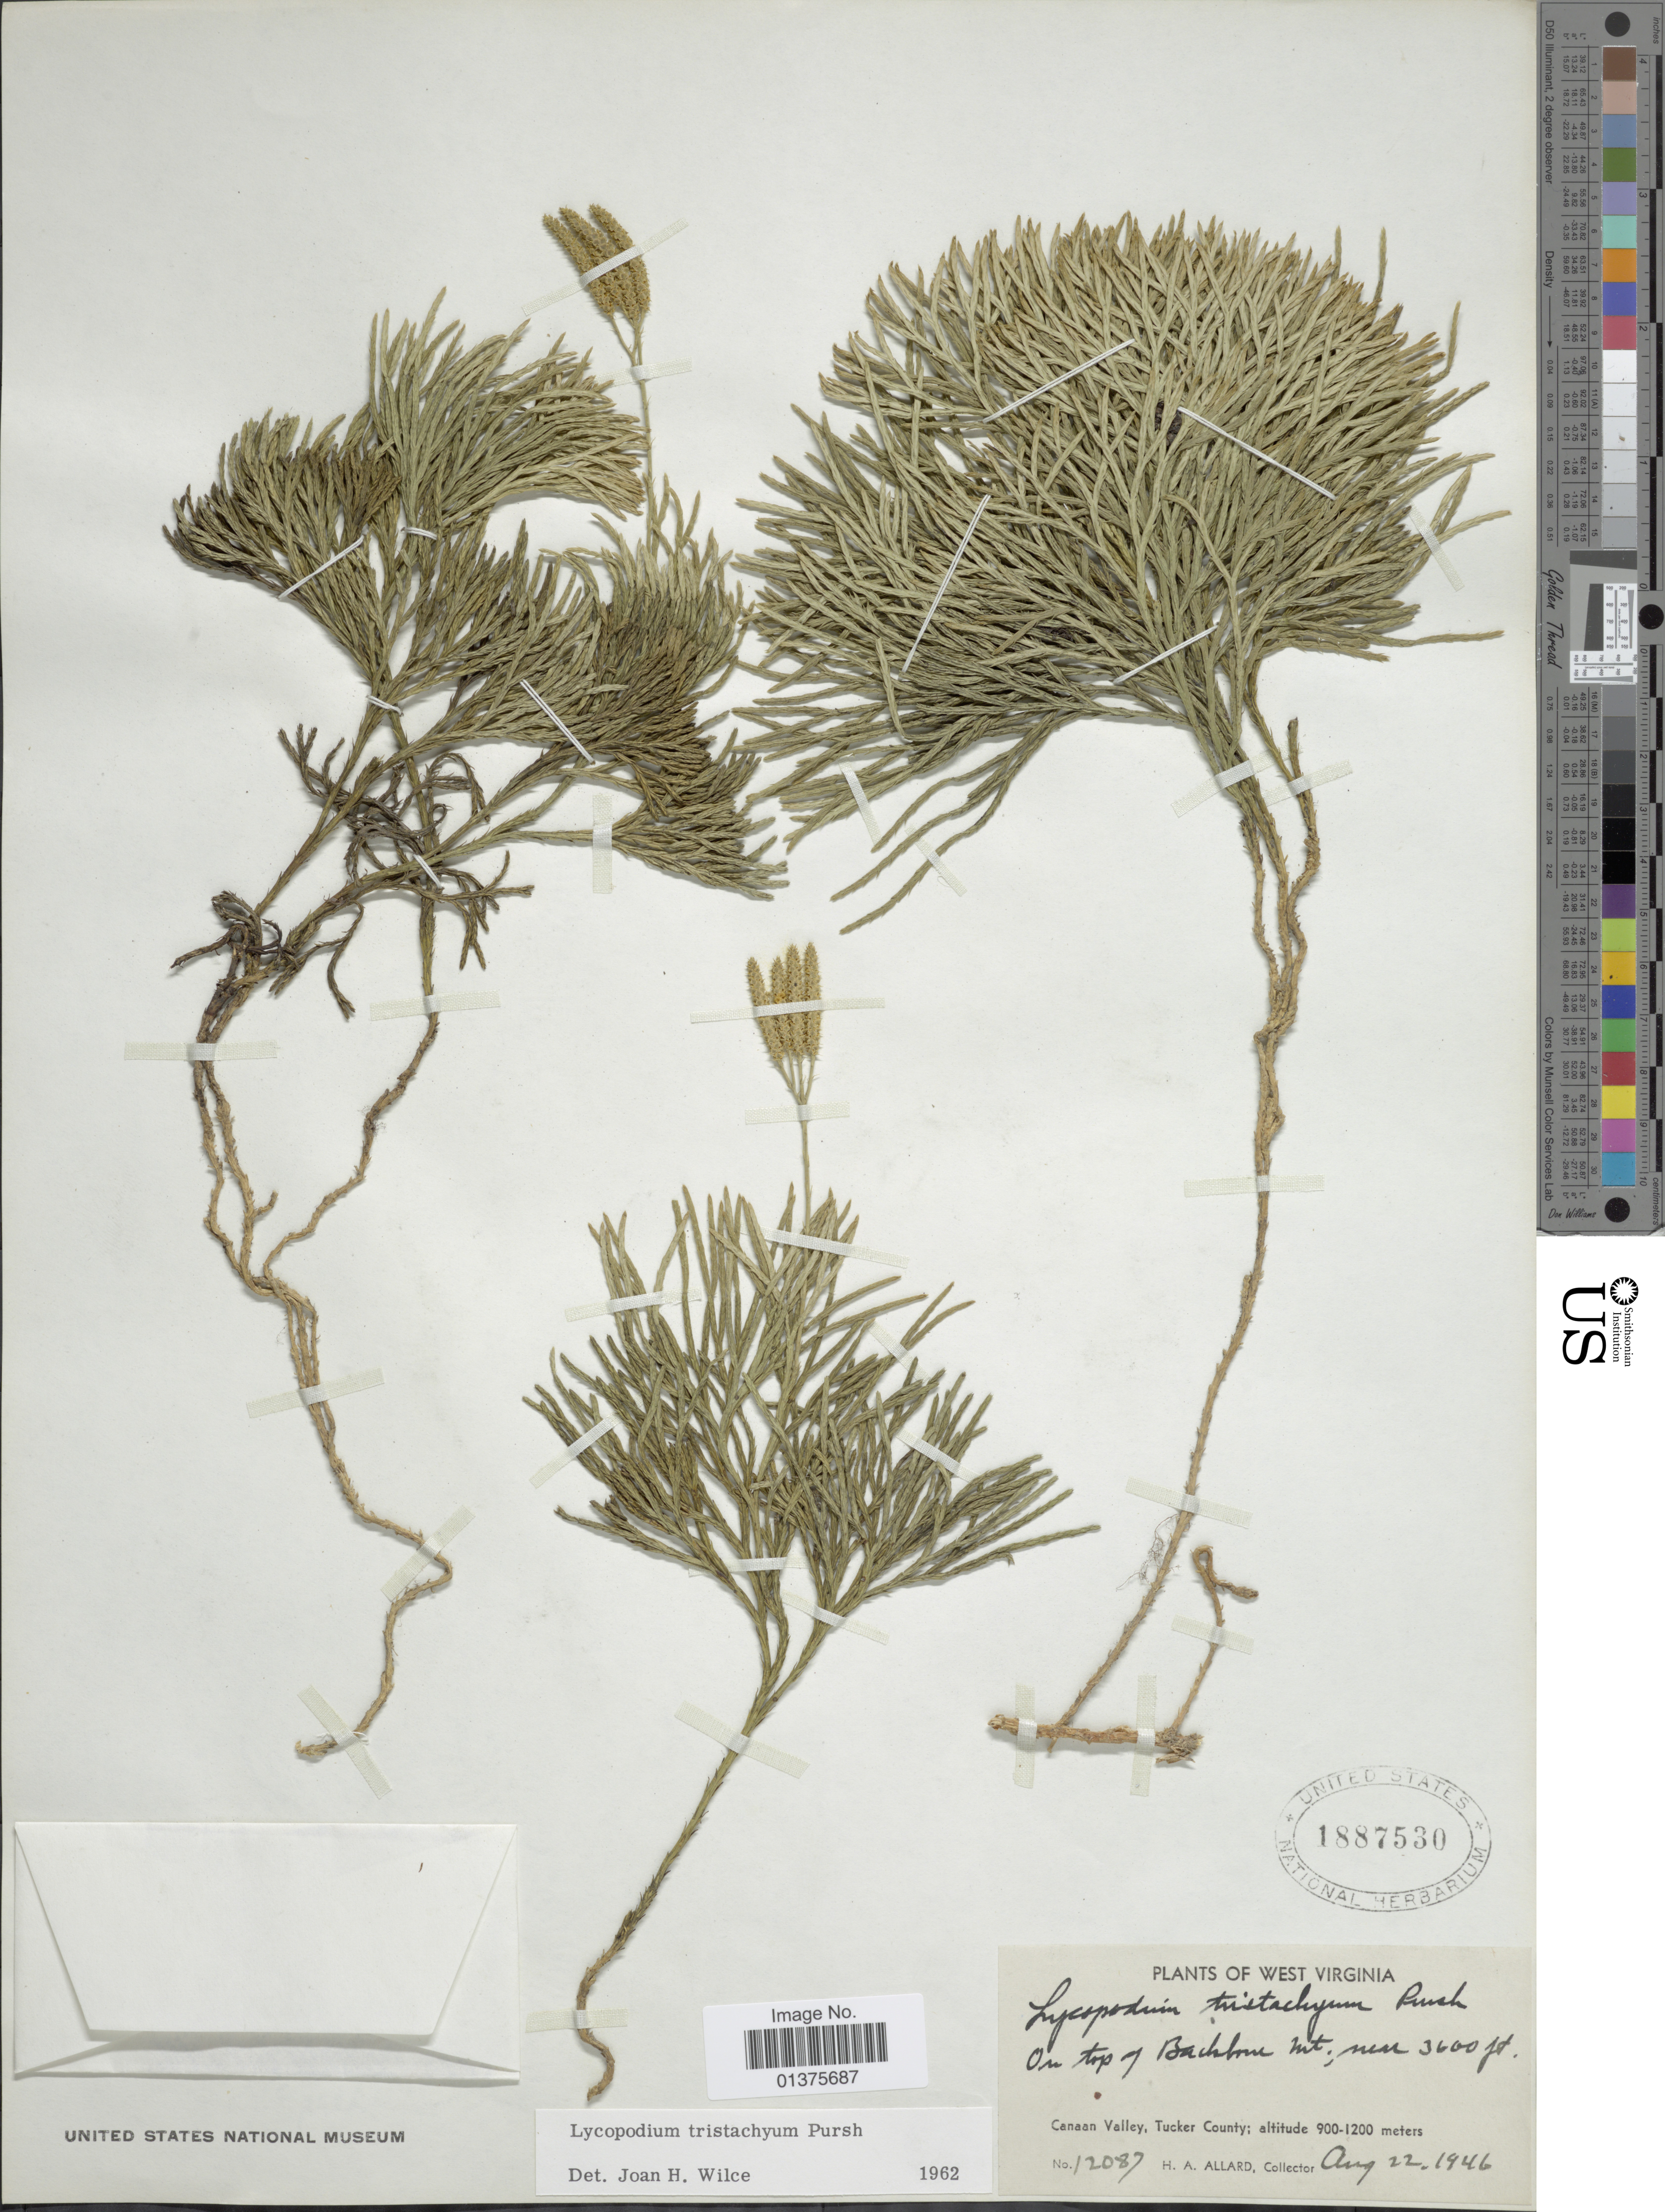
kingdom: Plantae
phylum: Tracheophyta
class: Lycopodiopsida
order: Lycopodiales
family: Lycopodiaceae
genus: Diphasiastrum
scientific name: Diphasiastrum tristachyum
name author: (Pursh) Holub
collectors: H. A. Allard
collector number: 12087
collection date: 1946-08-22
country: United States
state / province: West Virginia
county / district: Tucker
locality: Canaan Valley, Tucker County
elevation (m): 900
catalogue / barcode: US 1887530